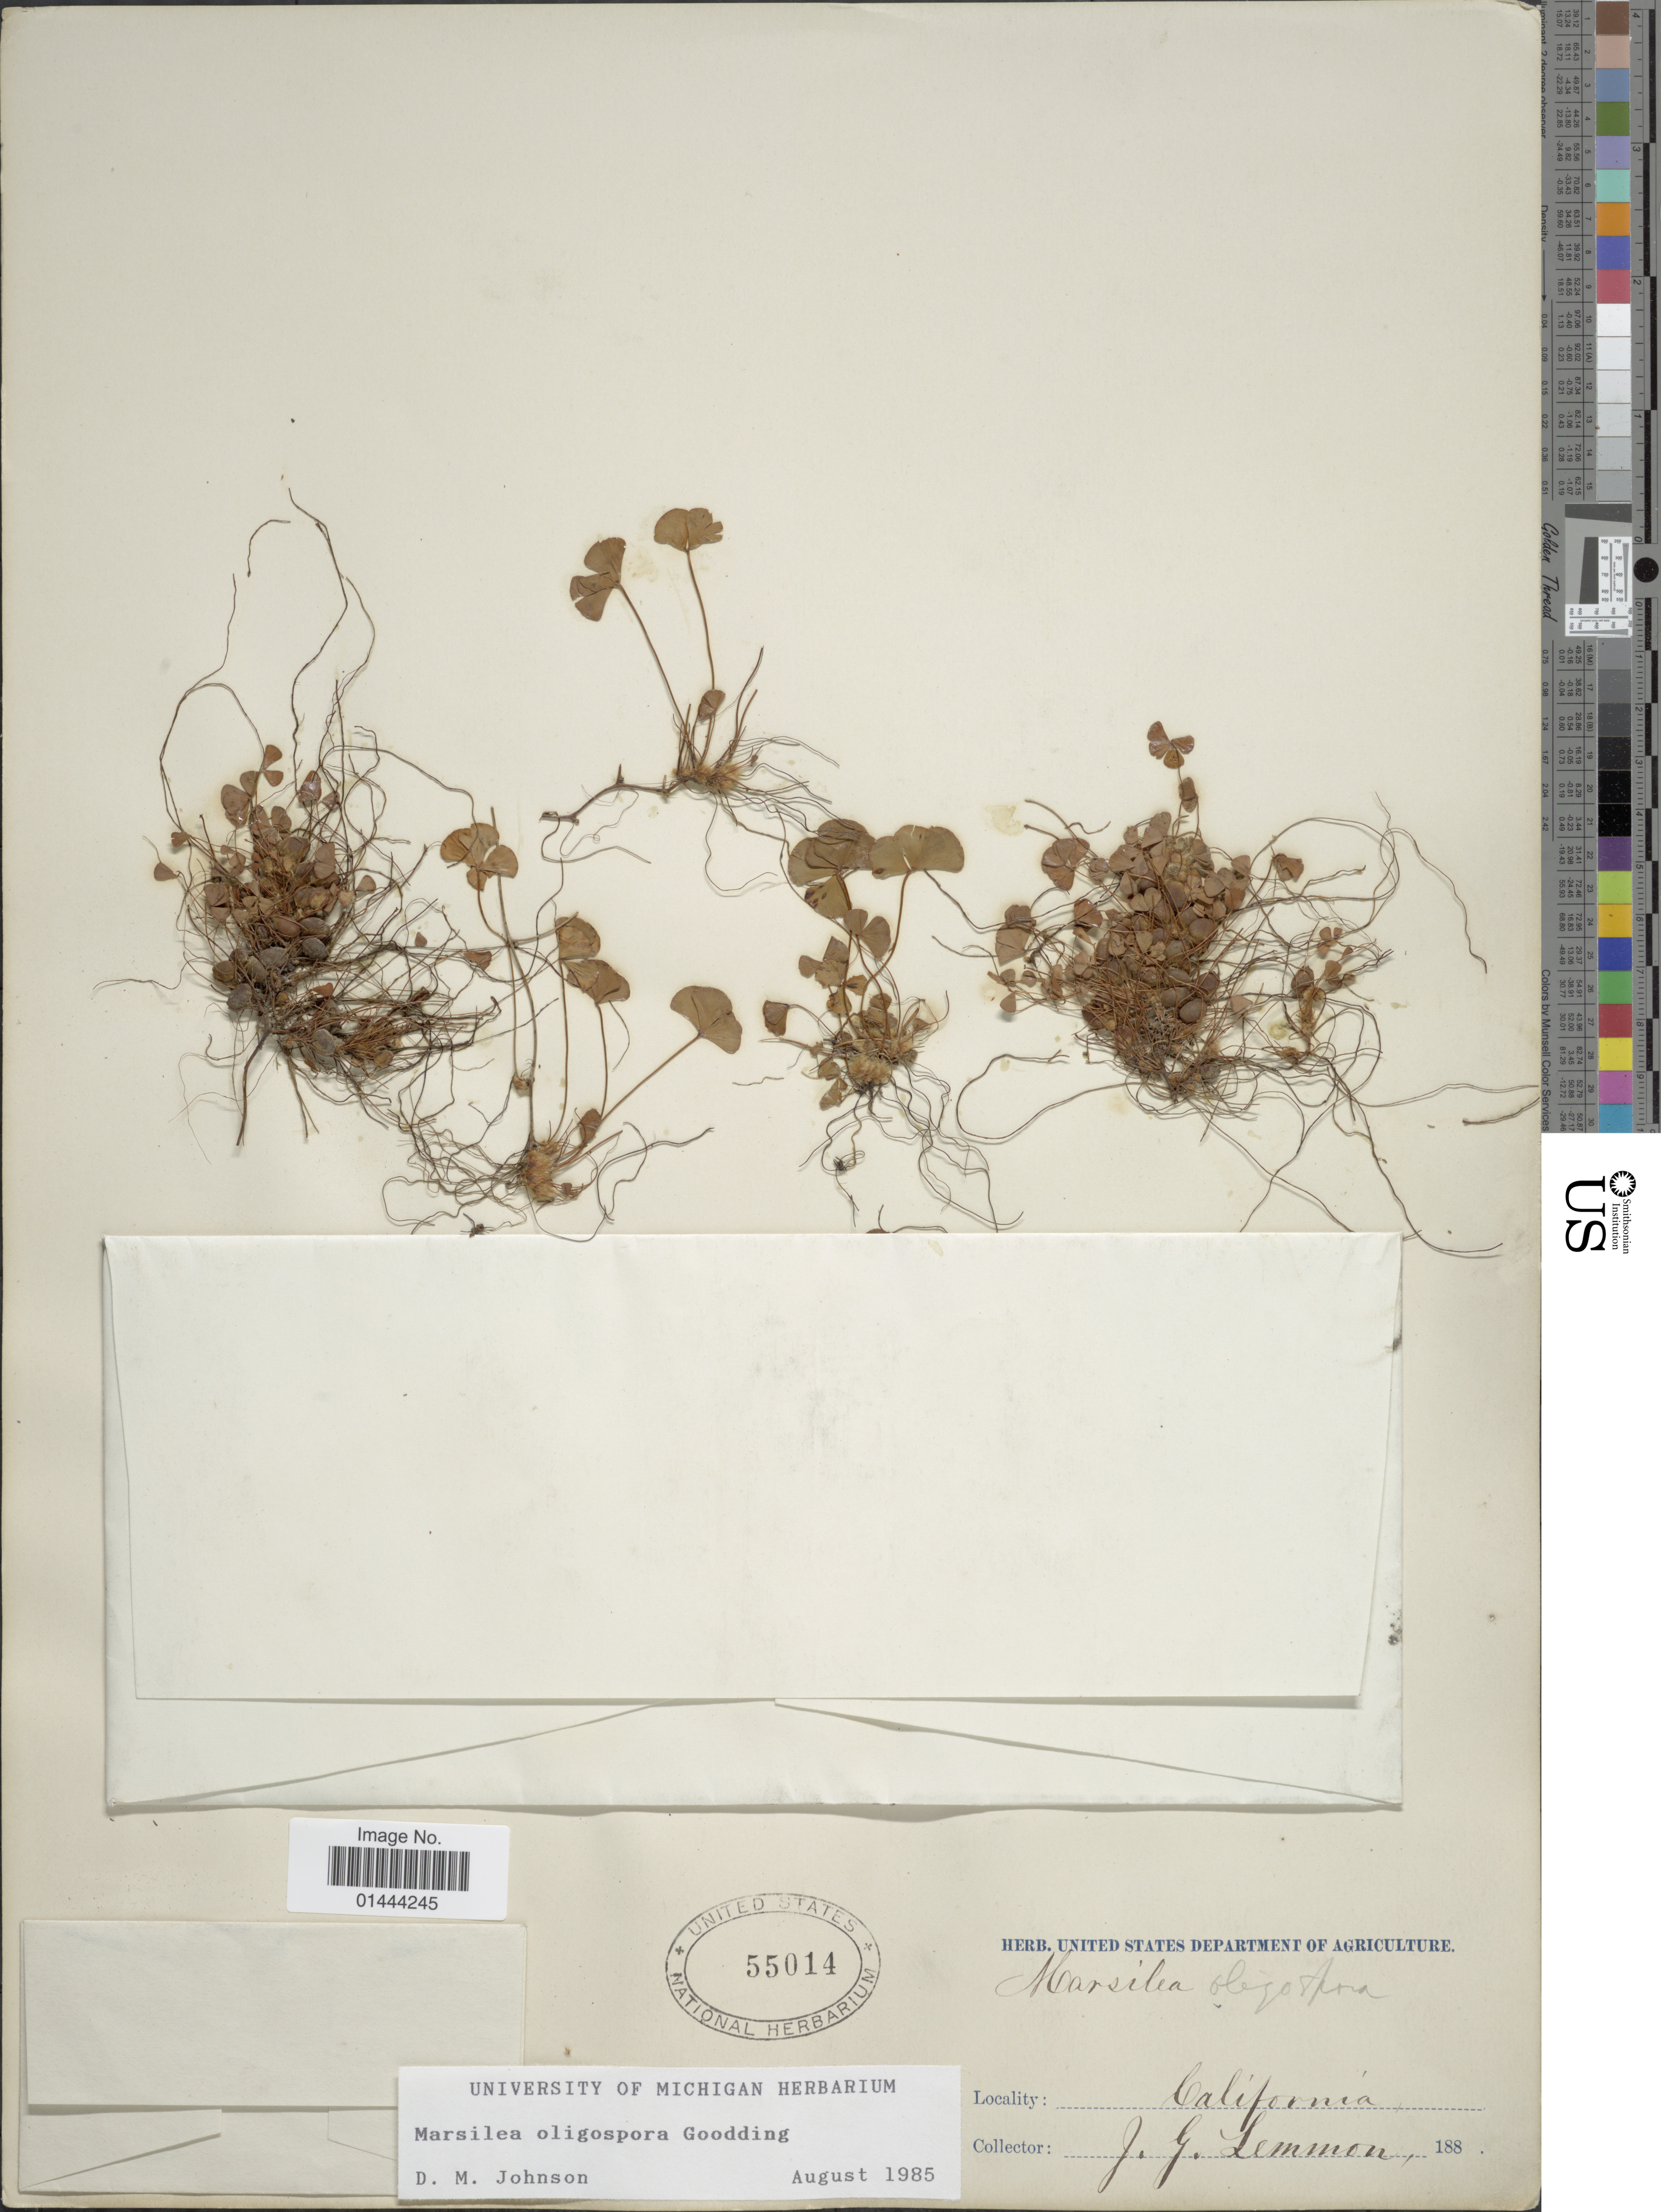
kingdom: Plantae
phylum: Tracheophyta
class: Polypodiopsida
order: Salviniales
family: Marsileaceae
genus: Marsilea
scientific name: Marsilea oligospora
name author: Goodd.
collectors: J. Lemmon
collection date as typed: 188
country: United States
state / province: California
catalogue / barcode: US 55014